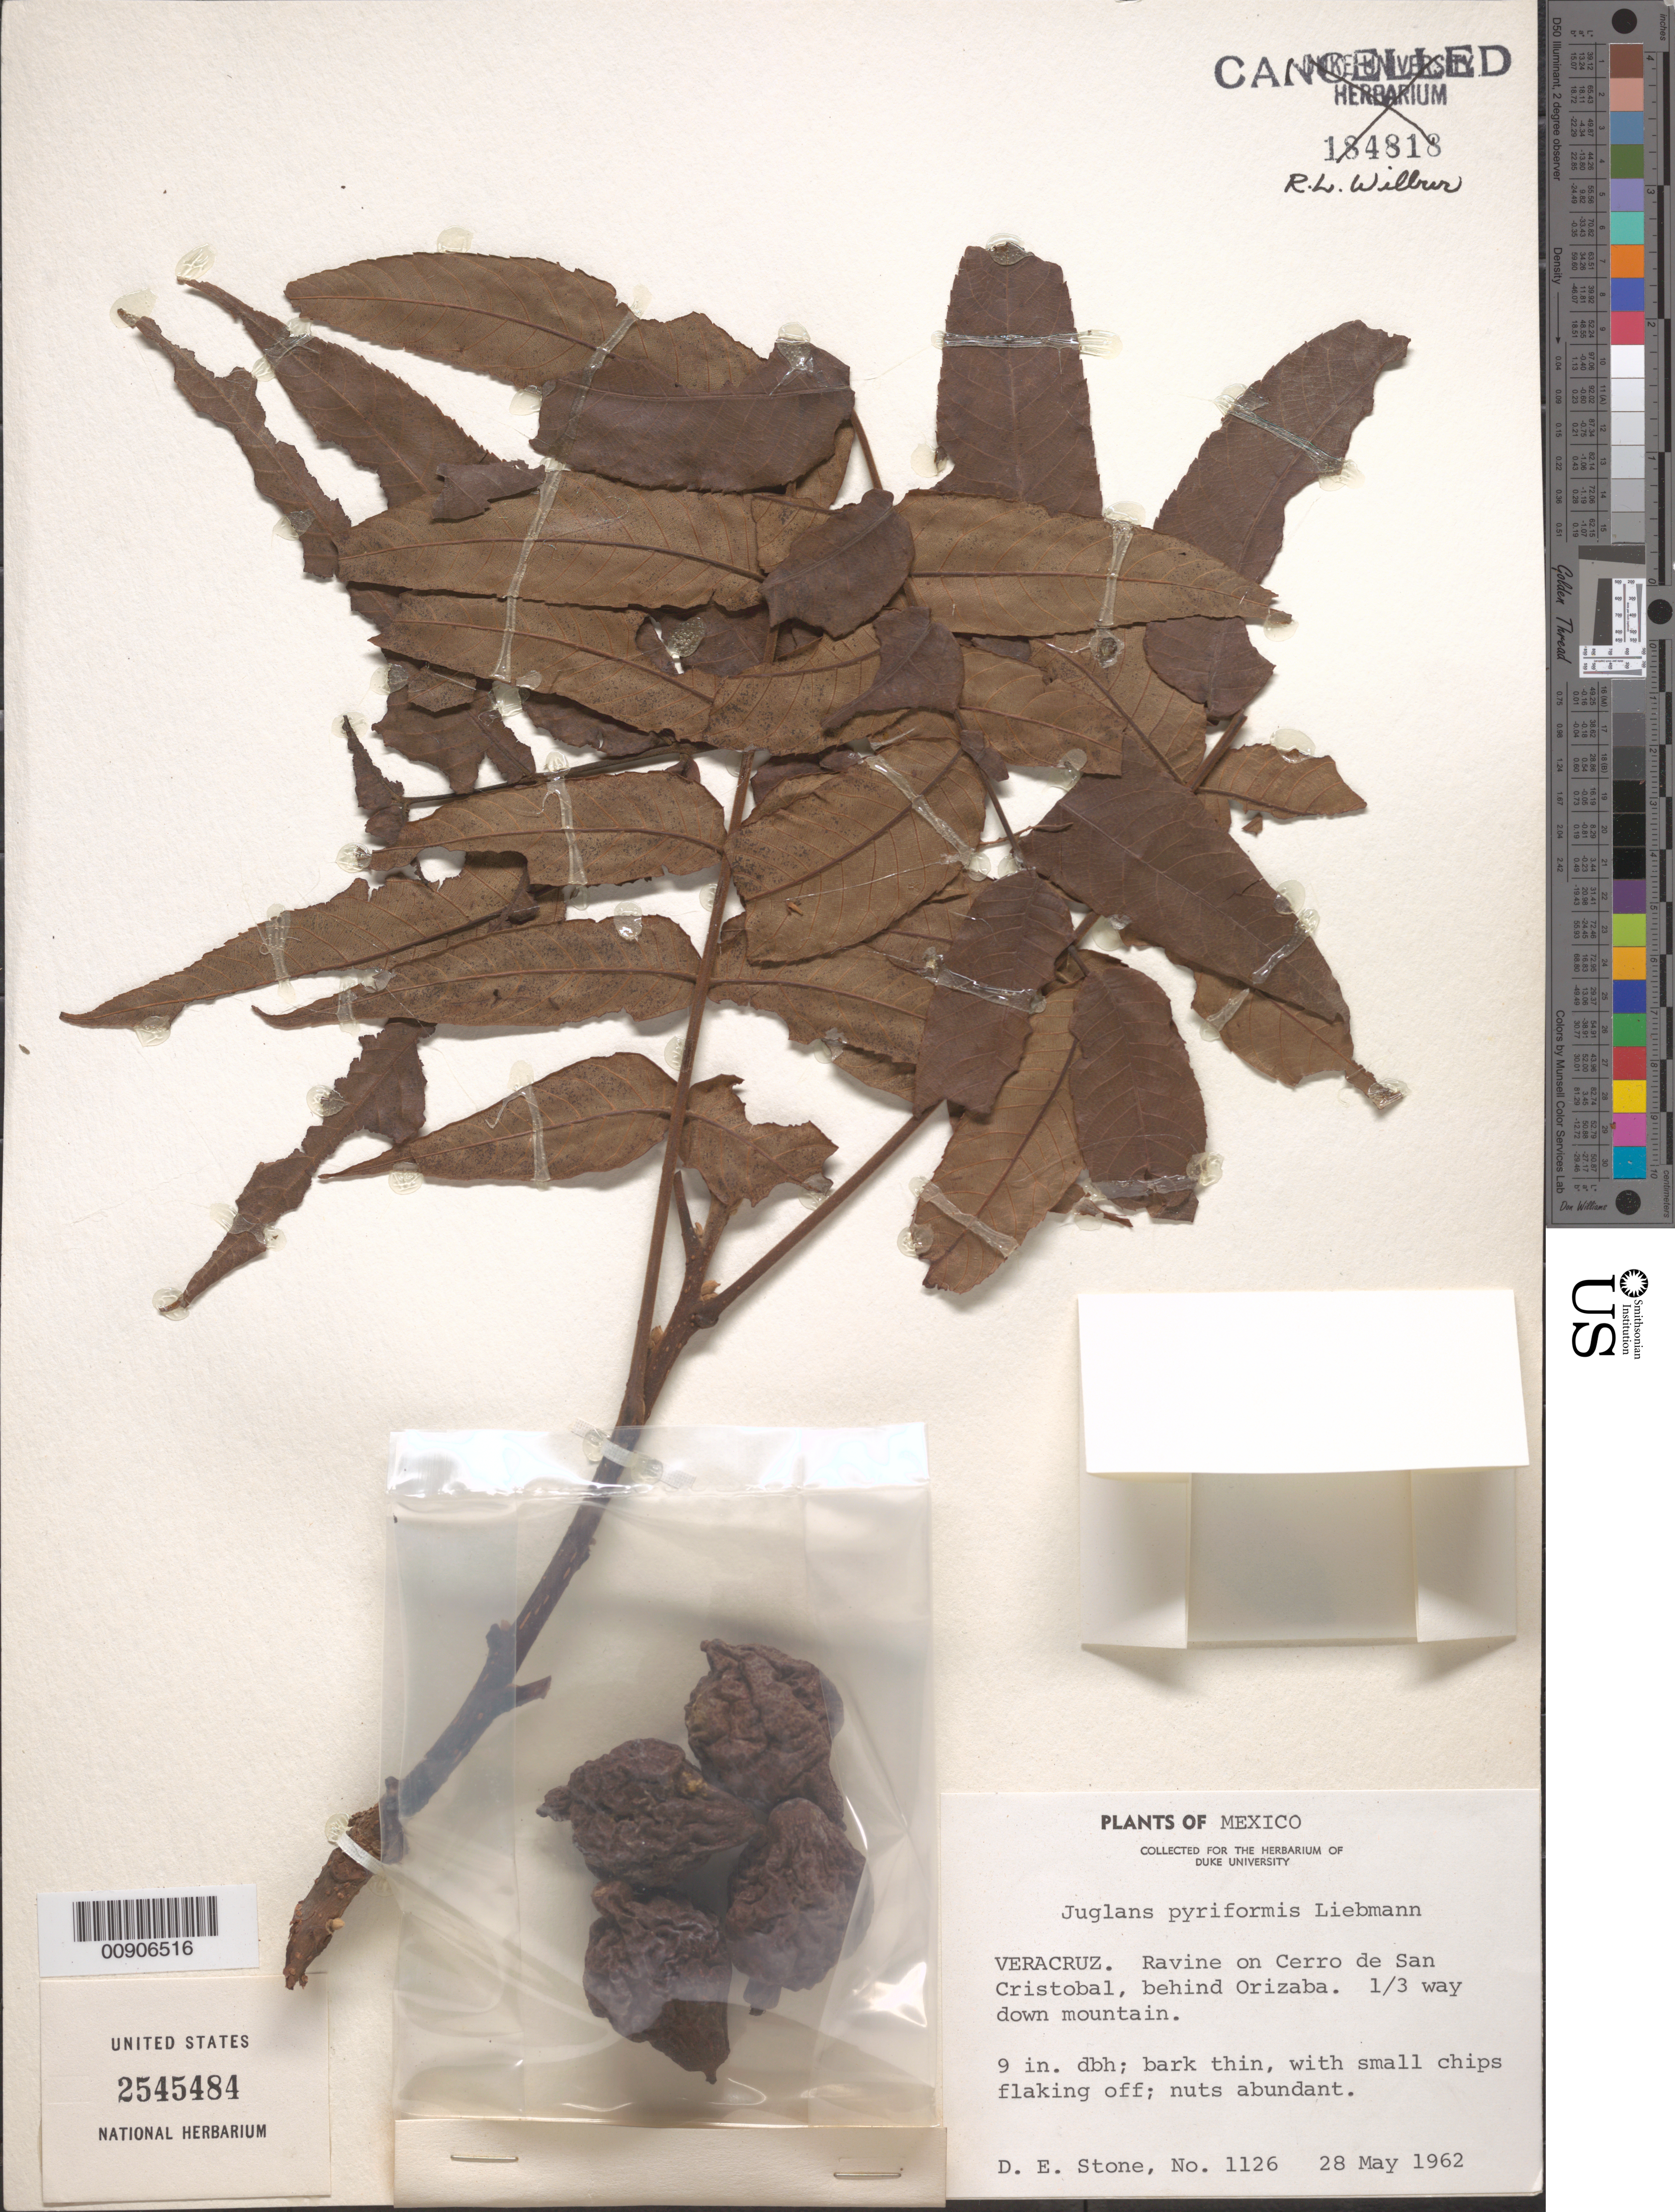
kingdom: Plantae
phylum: Tracheophyta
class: Magnoliopsida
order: Fagales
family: Juglandaceae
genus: Juglans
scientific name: Juglans pyriformis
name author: Liebm.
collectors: D. E. Stone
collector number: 1126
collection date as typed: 28 May 1962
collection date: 1962-05-28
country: Mexico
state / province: Veracruz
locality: Veracruz. Ravine on Cerro de San Cristóbal, behind Orizaba. 1/3 way down mountain.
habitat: Ravine.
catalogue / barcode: US 2545484